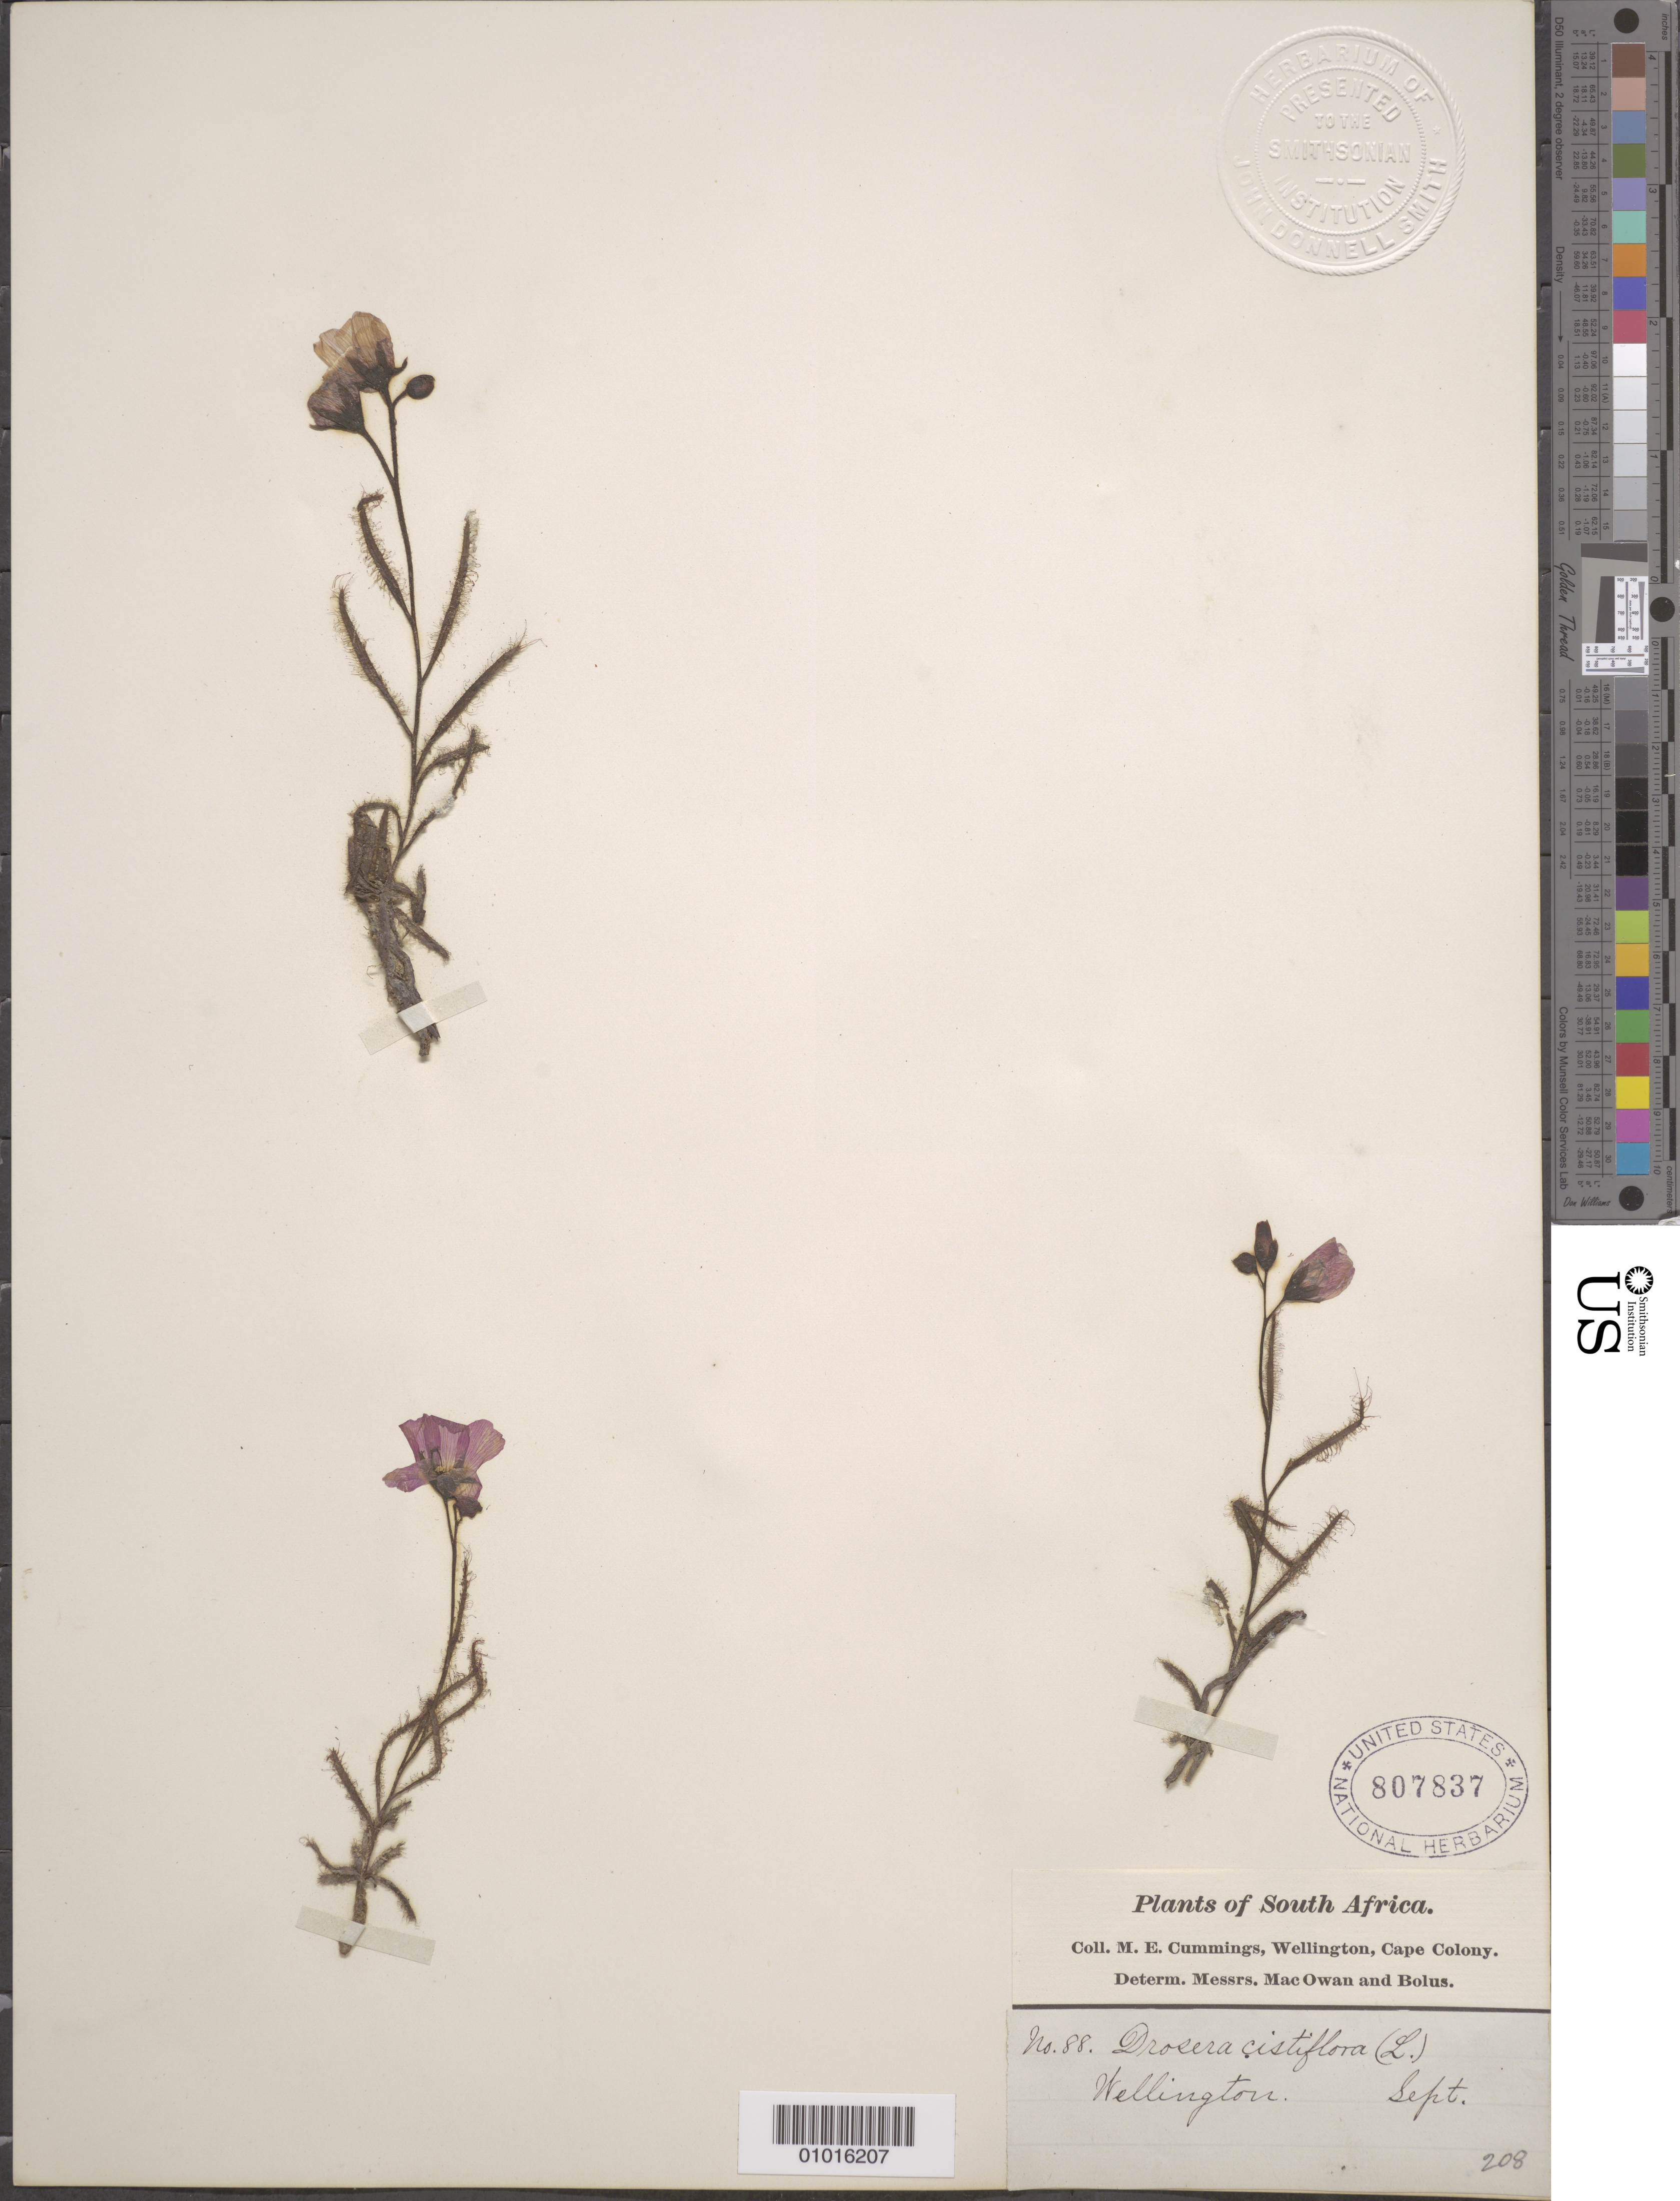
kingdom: Plantae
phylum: Tracheophyta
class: Magnoliopsida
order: Caryophyllales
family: Droseraceae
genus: Drosera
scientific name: Drosera cistiflora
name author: L.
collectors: M. E. Cummings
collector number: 88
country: South Africa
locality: Wellington, Cape Colony.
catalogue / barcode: US 807837